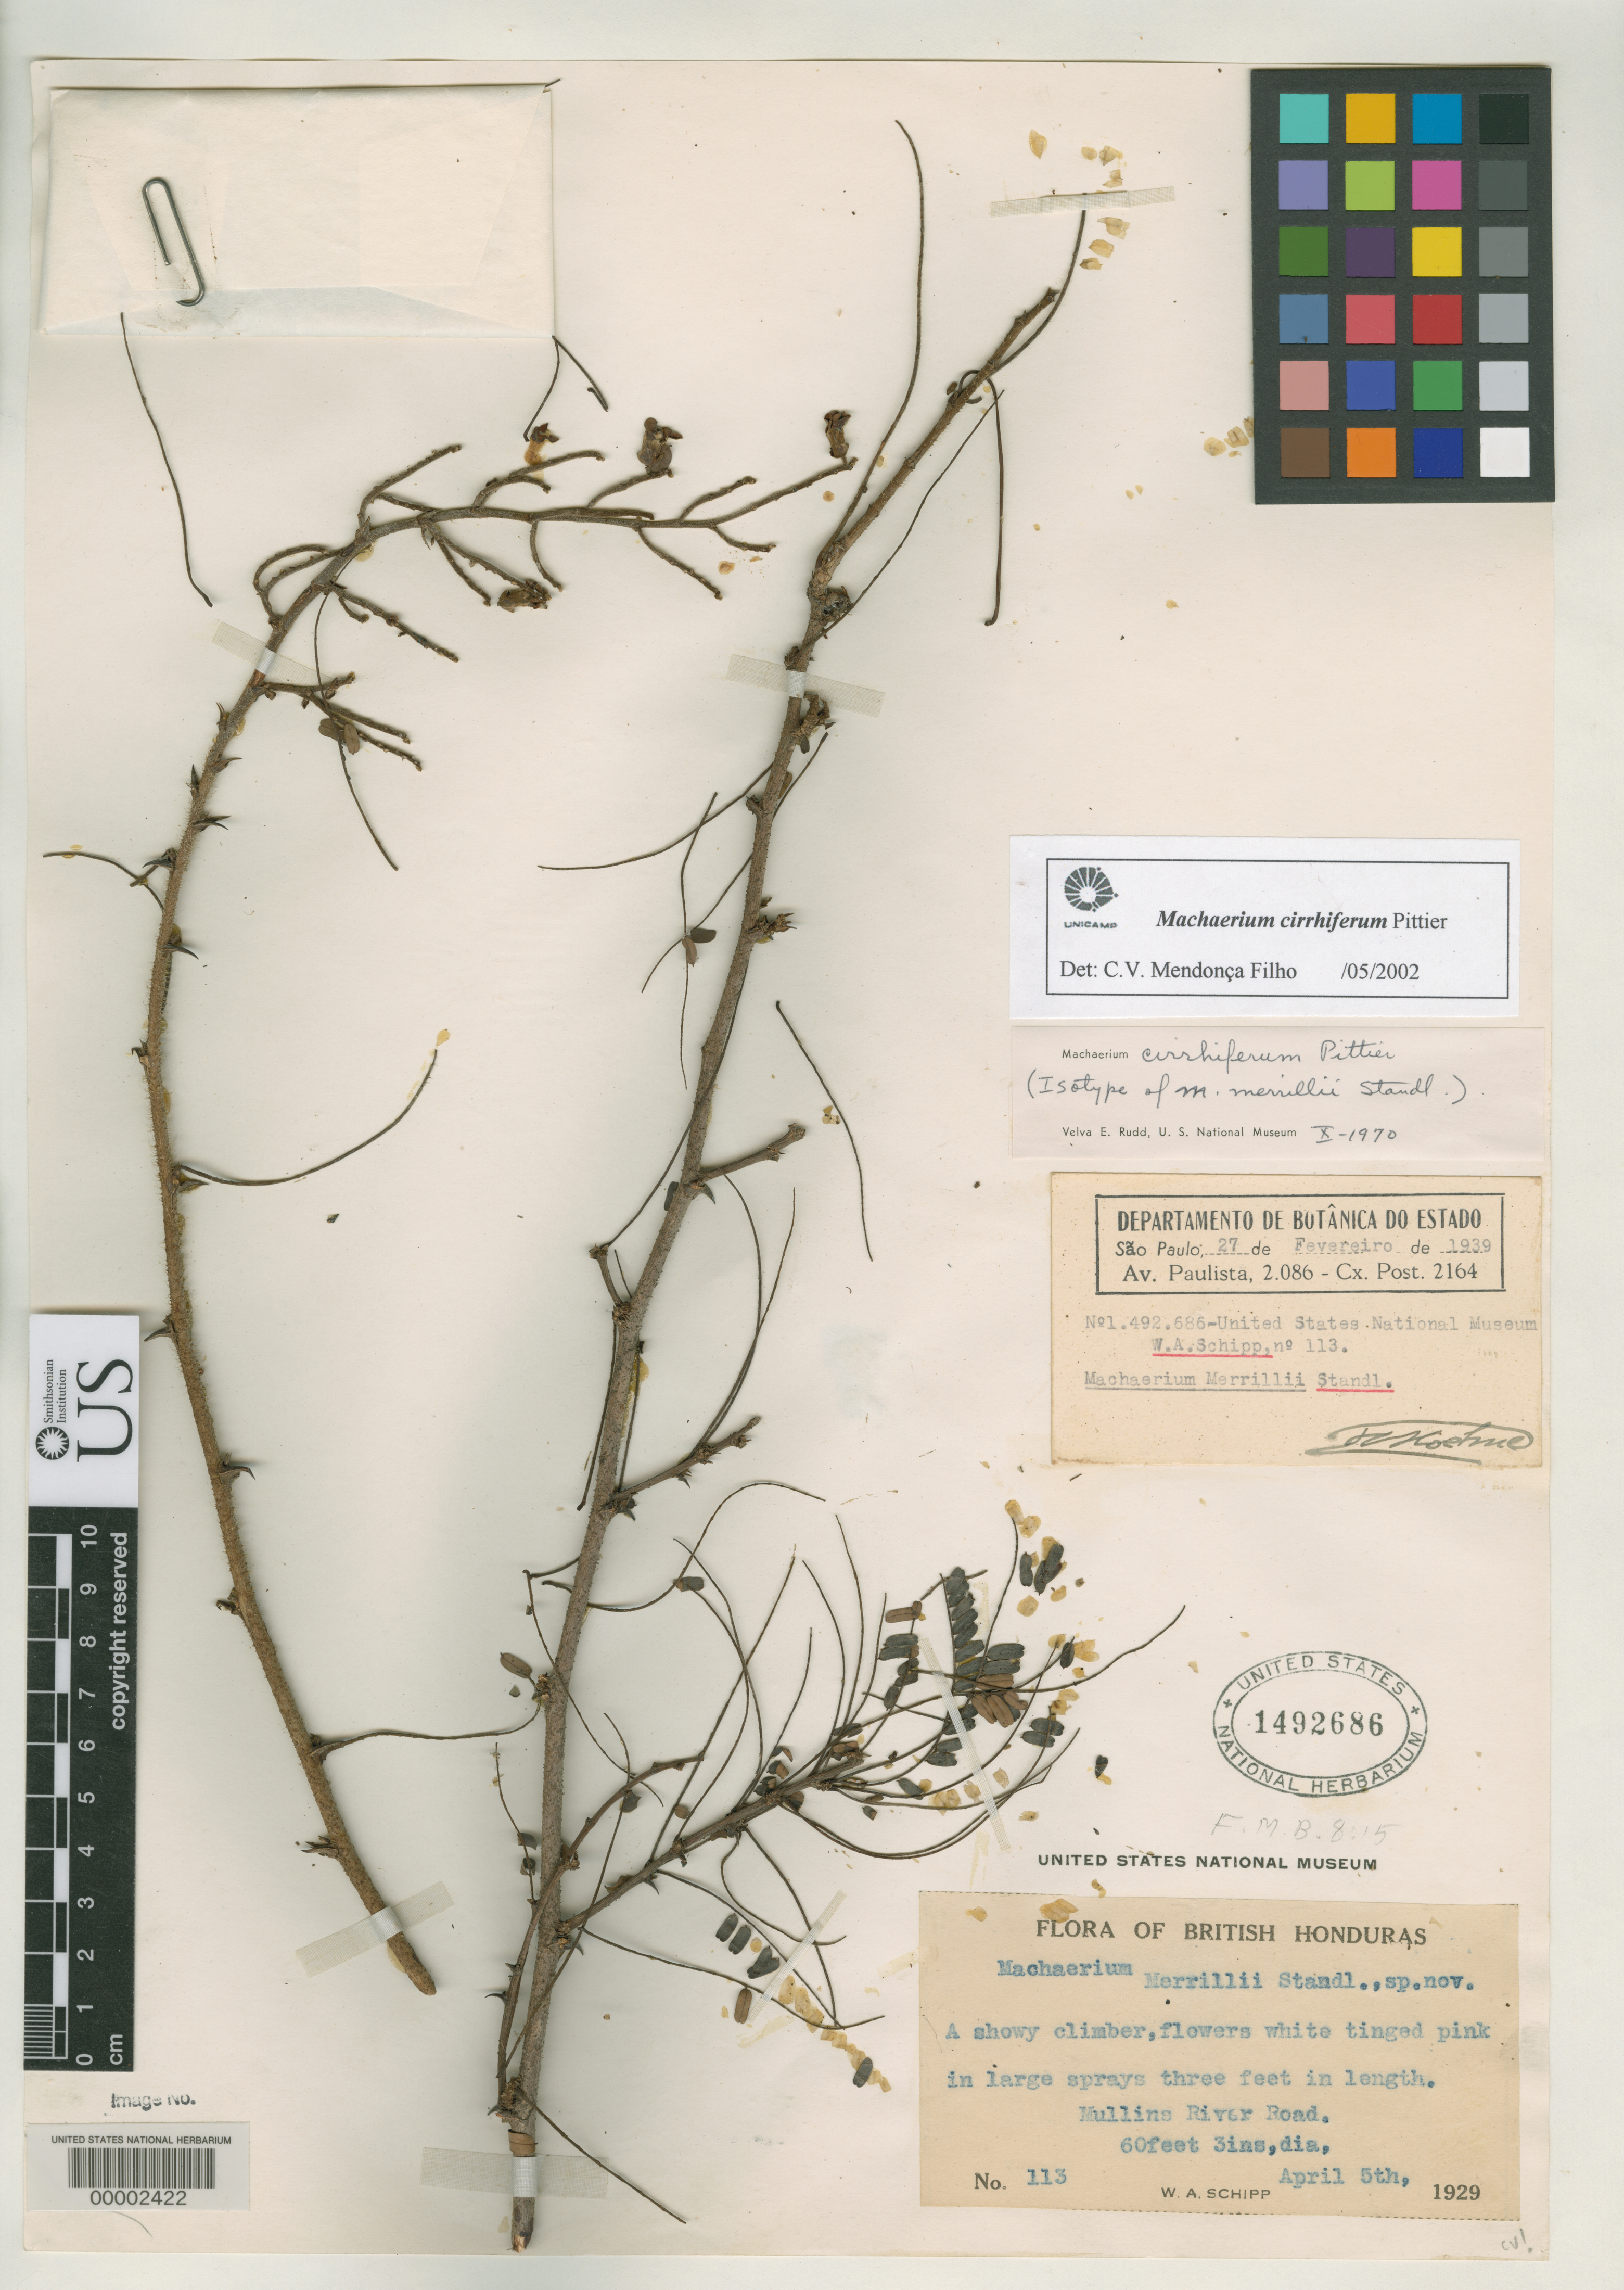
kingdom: Plantae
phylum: Tracheophyta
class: Magnoliopsida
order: Fabales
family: Fabaceae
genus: Machaerium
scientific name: Machaerium merrillii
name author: Standl.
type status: Isotype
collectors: W. Schipp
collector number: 113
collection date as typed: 05 Apr 1929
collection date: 1929-04-05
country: Belize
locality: Mullins River road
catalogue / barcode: US 1492686